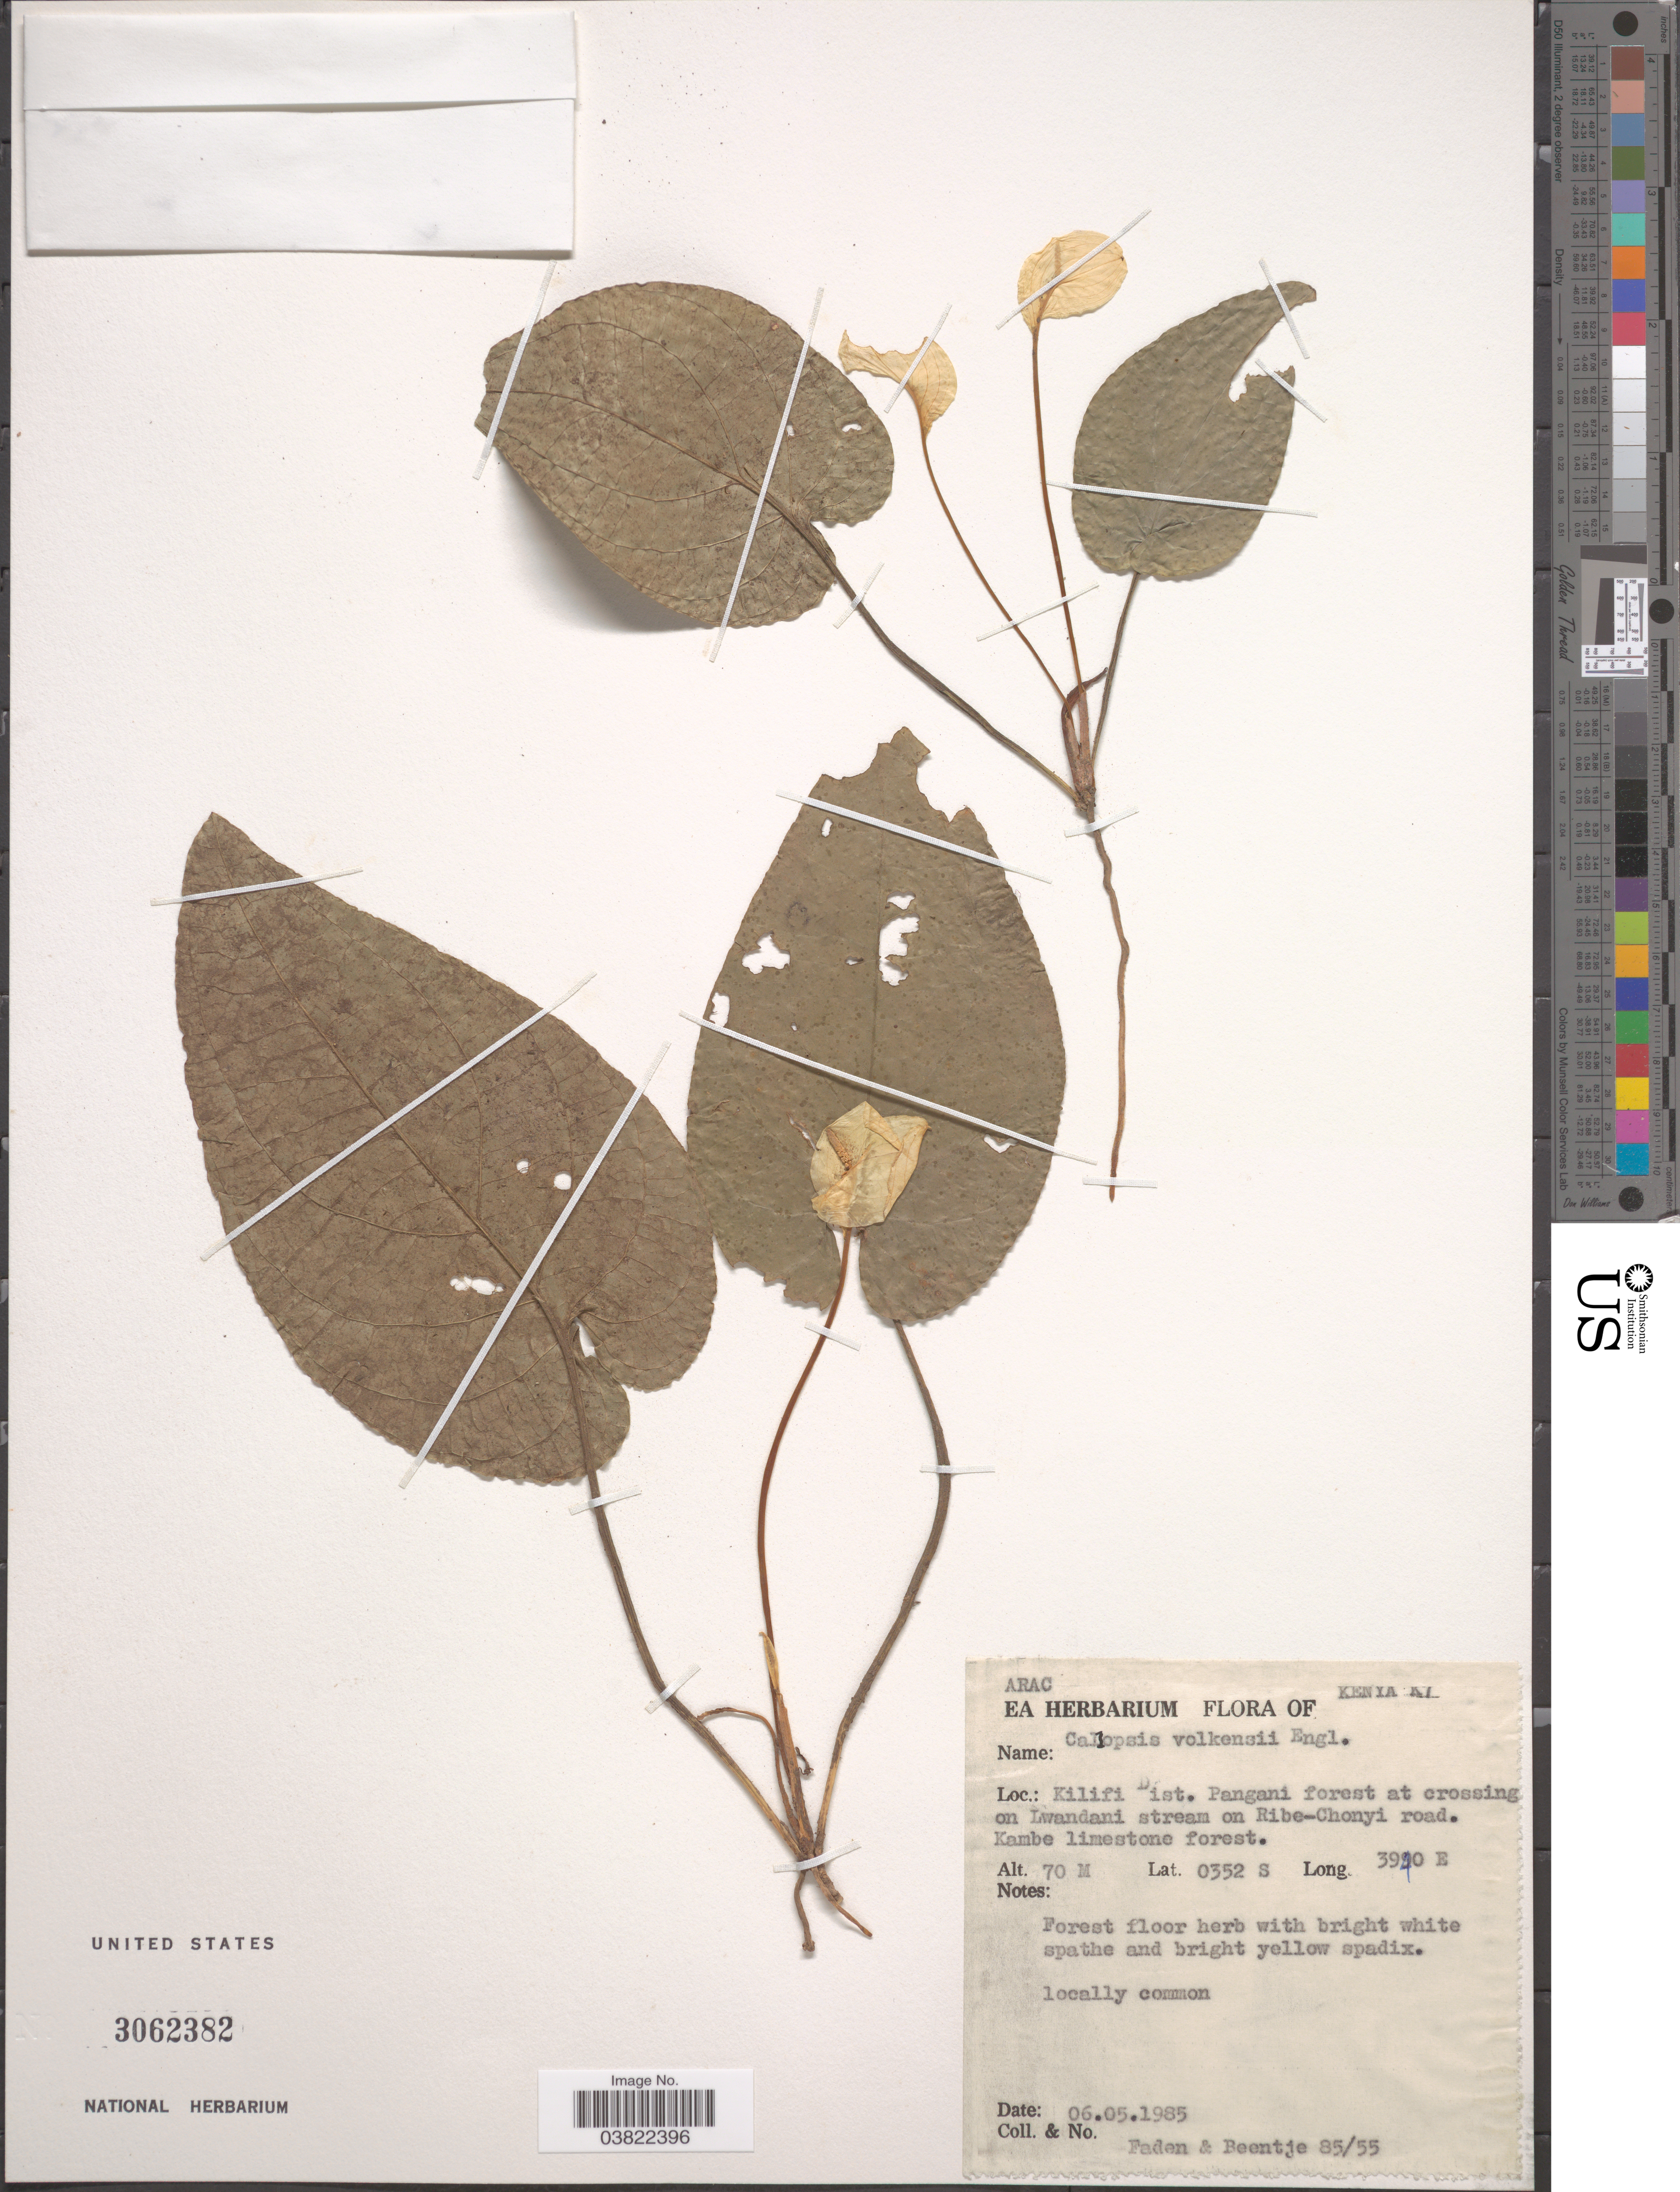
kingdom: Plantae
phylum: Tracheophyta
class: Liliopsida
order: Alismatales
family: Araceae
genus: Callopsis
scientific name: Callopsis volkensii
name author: Engl.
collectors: -- Faden & -- Beentje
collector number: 85/55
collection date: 1985-05-06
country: Kenya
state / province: Kilifi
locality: Kenya K7. Kilifi Dist. Pangani forest at crossing on Lwandani stream on Ribe-Chonyi road. Kambe limestone forest.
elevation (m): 70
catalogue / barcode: US 3062382